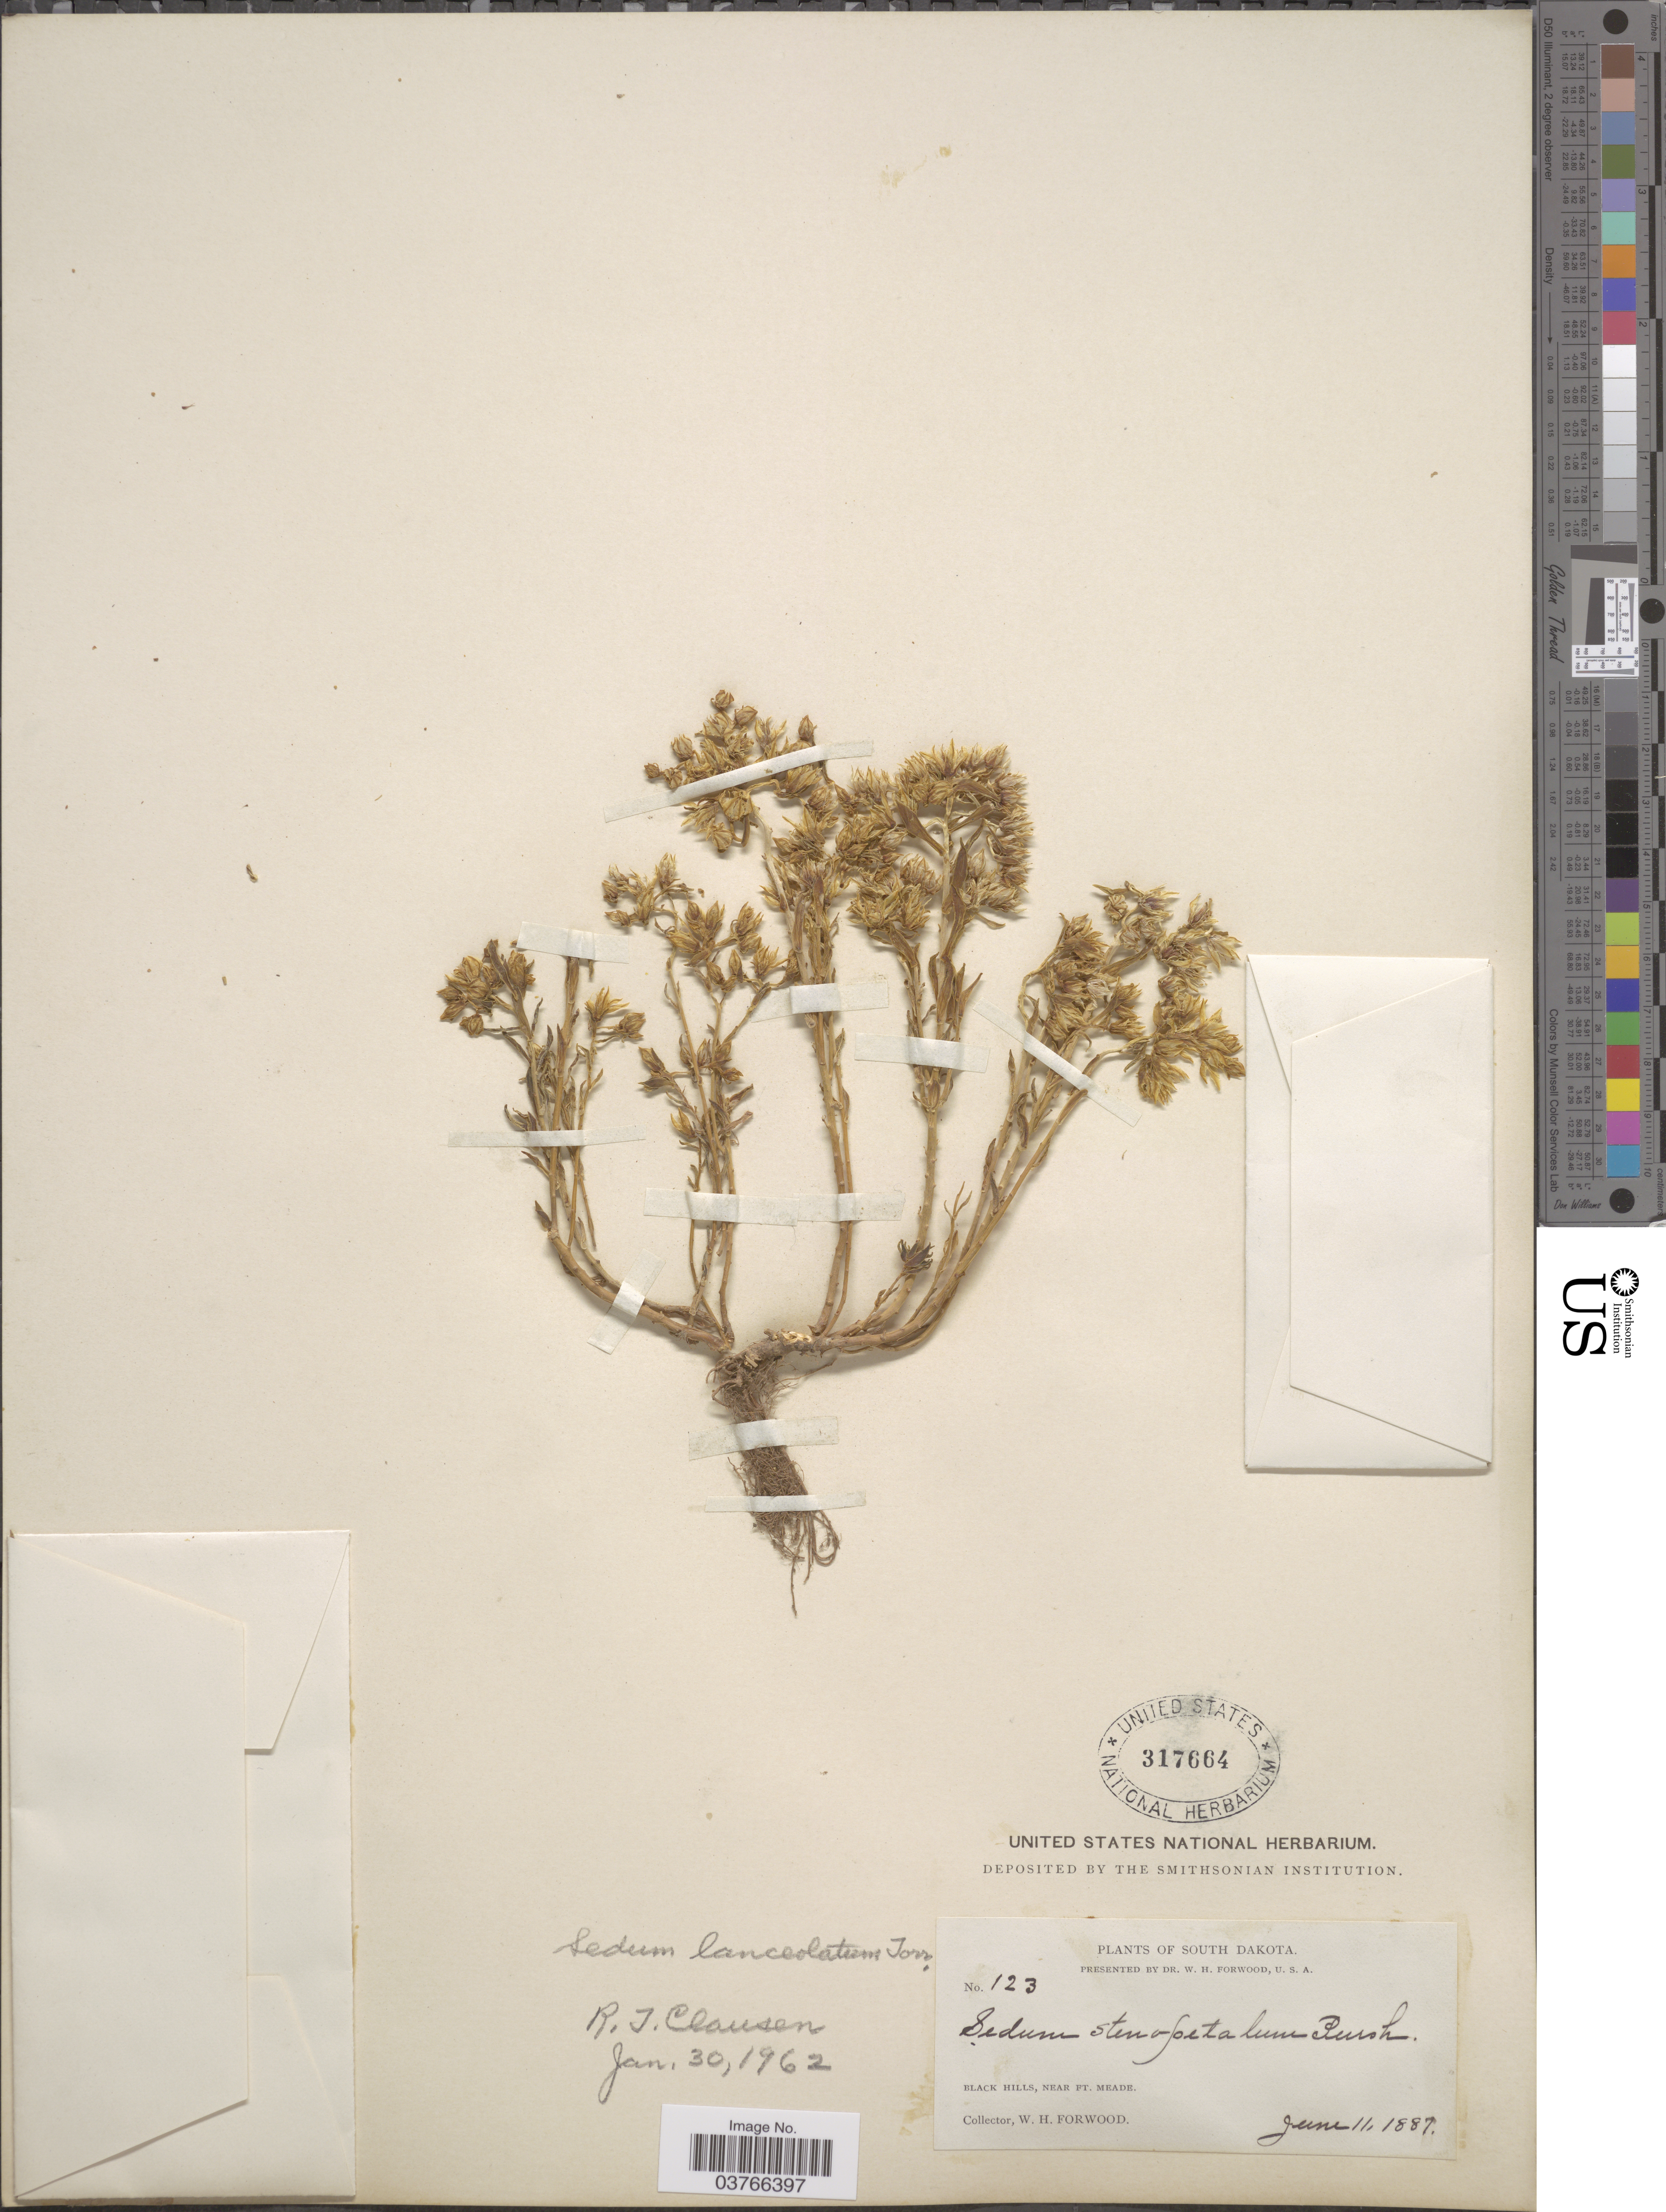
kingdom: Plantae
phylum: Tracheophyta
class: Magnoliopsida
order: Saxifragales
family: Crassulaceae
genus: Sedum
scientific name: Sedum lanceolatum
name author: Torr.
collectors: W. Forwood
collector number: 123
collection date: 1887-06-11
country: United States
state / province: South Dakota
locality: Black hills, near Ft. Meade.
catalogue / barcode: US 317664